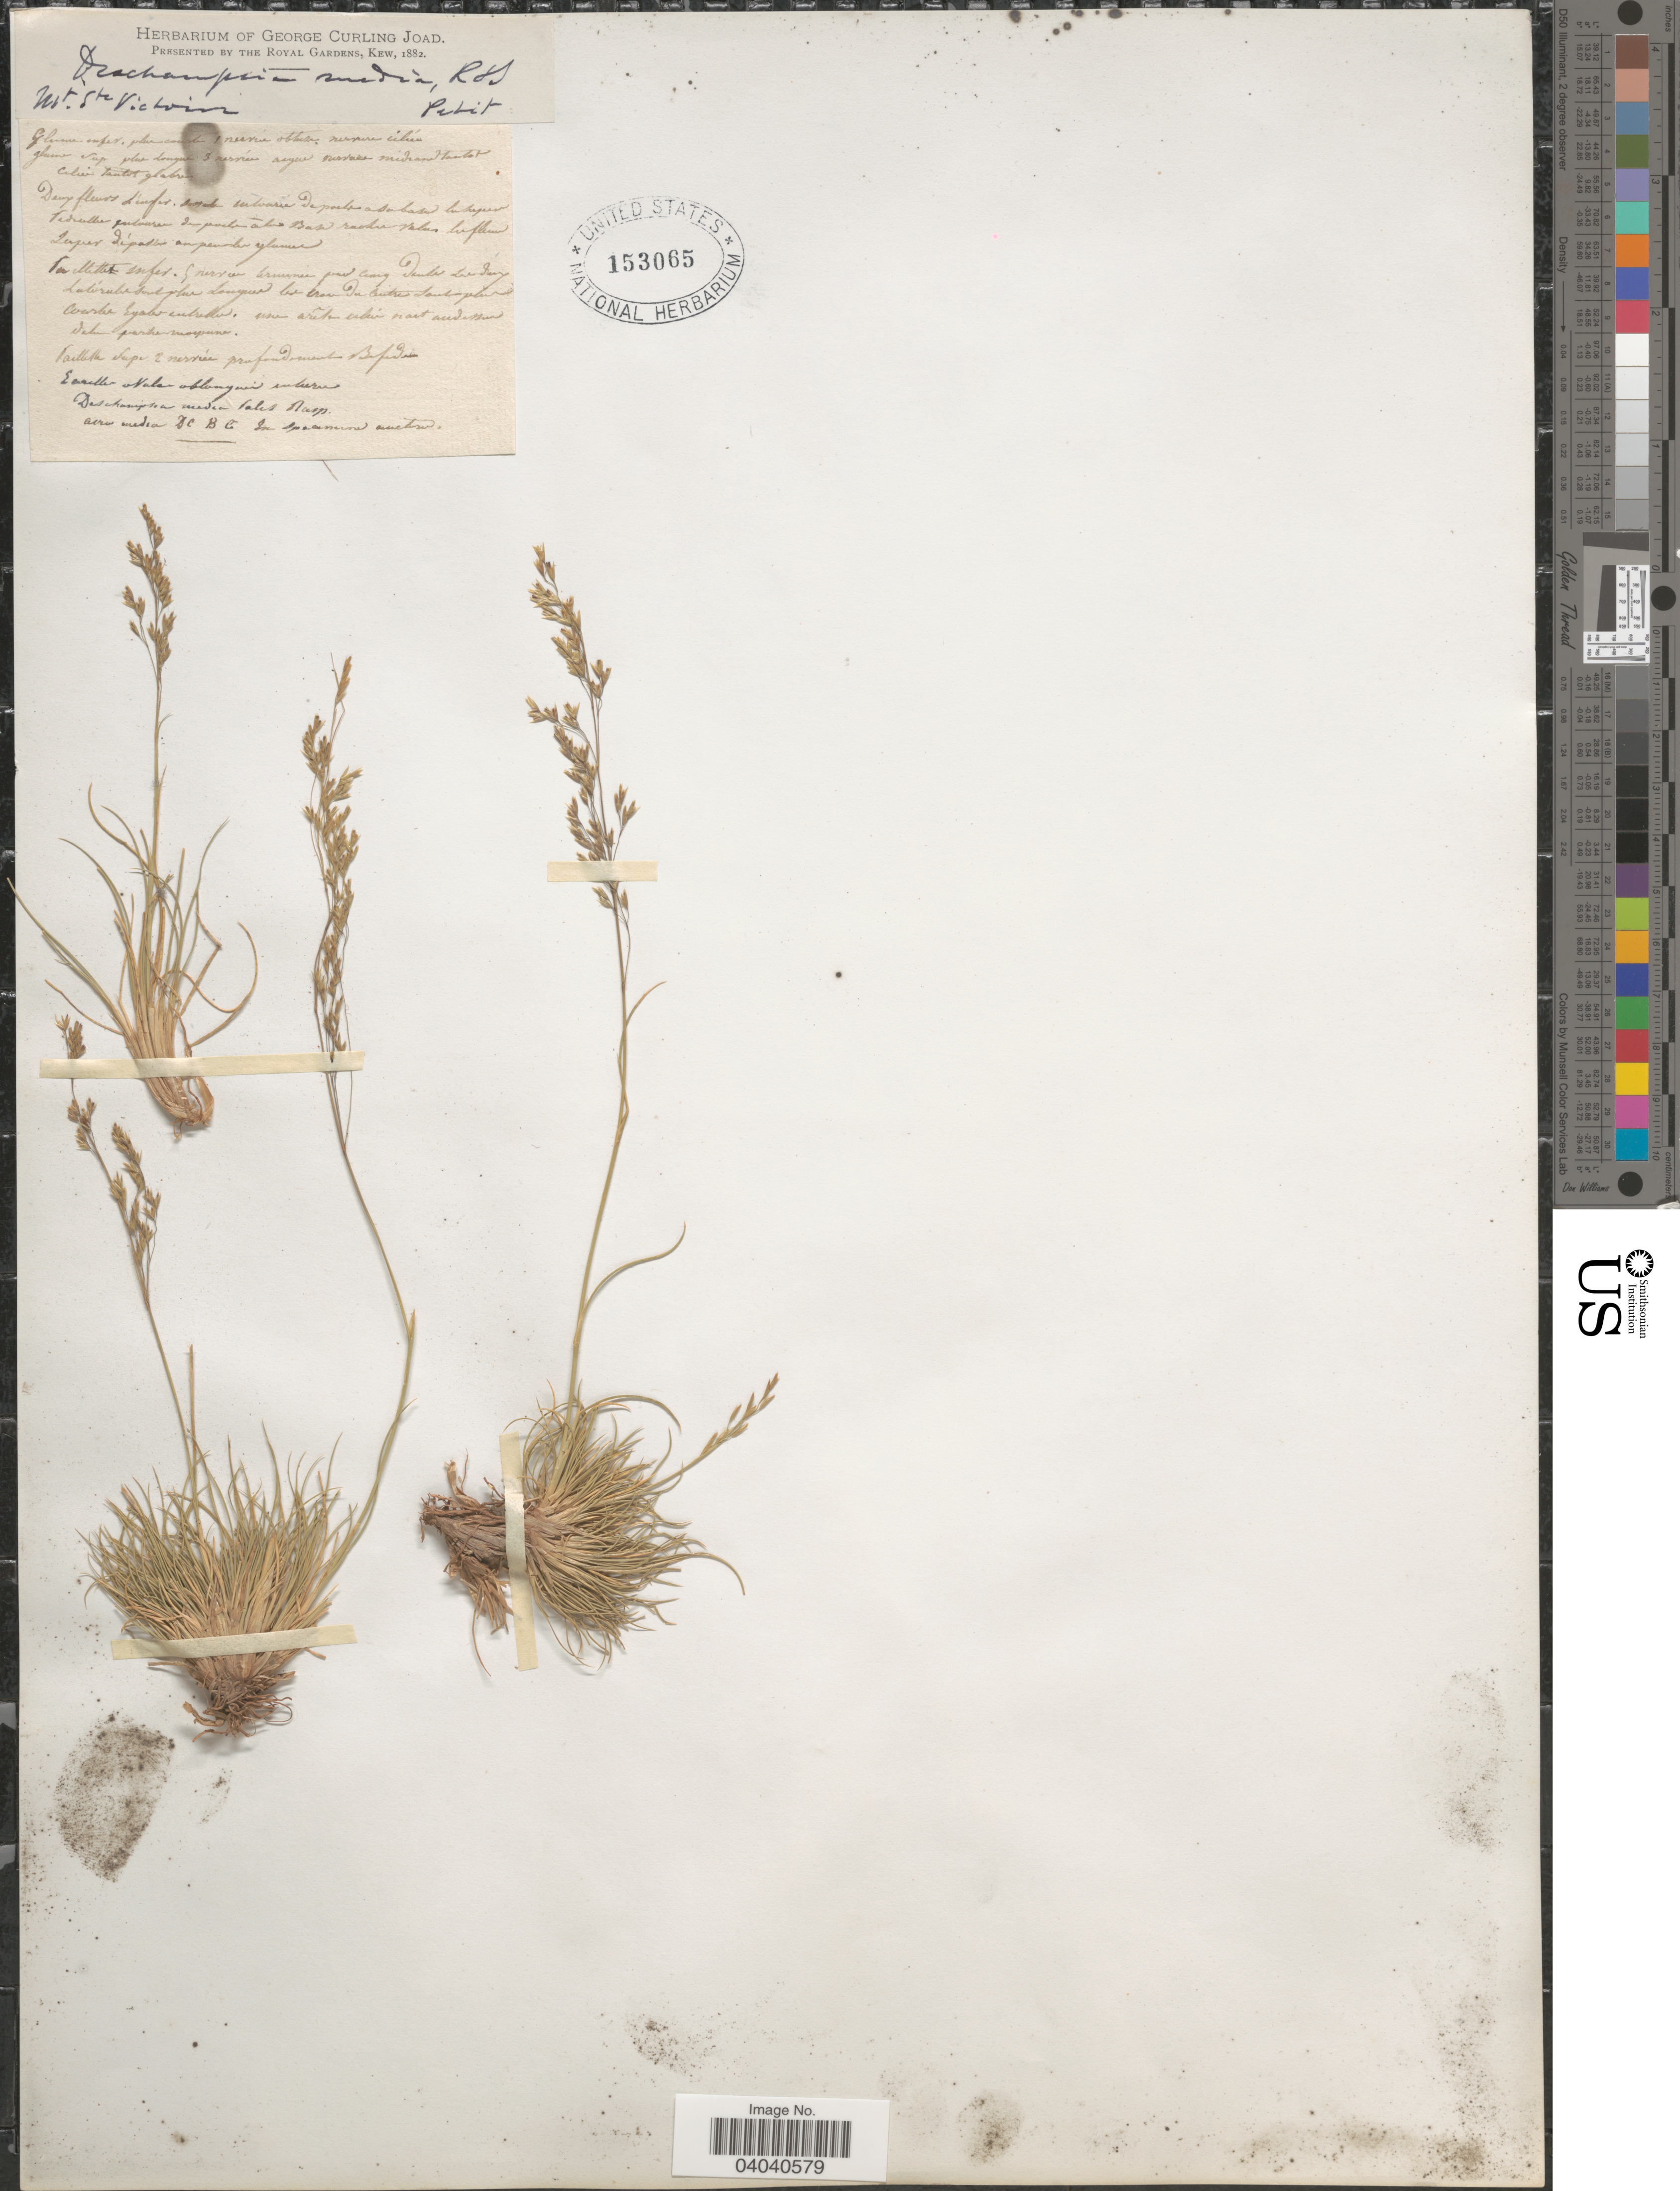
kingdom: Plantae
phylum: Tracheophyta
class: Liliopsida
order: Poales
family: Poaceae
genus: Deschampsia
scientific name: Deschampsia media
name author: (Gouan) Roem. & Schult.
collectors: Petit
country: France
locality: Mt. Ste. Victorin.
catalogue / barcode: US 153065